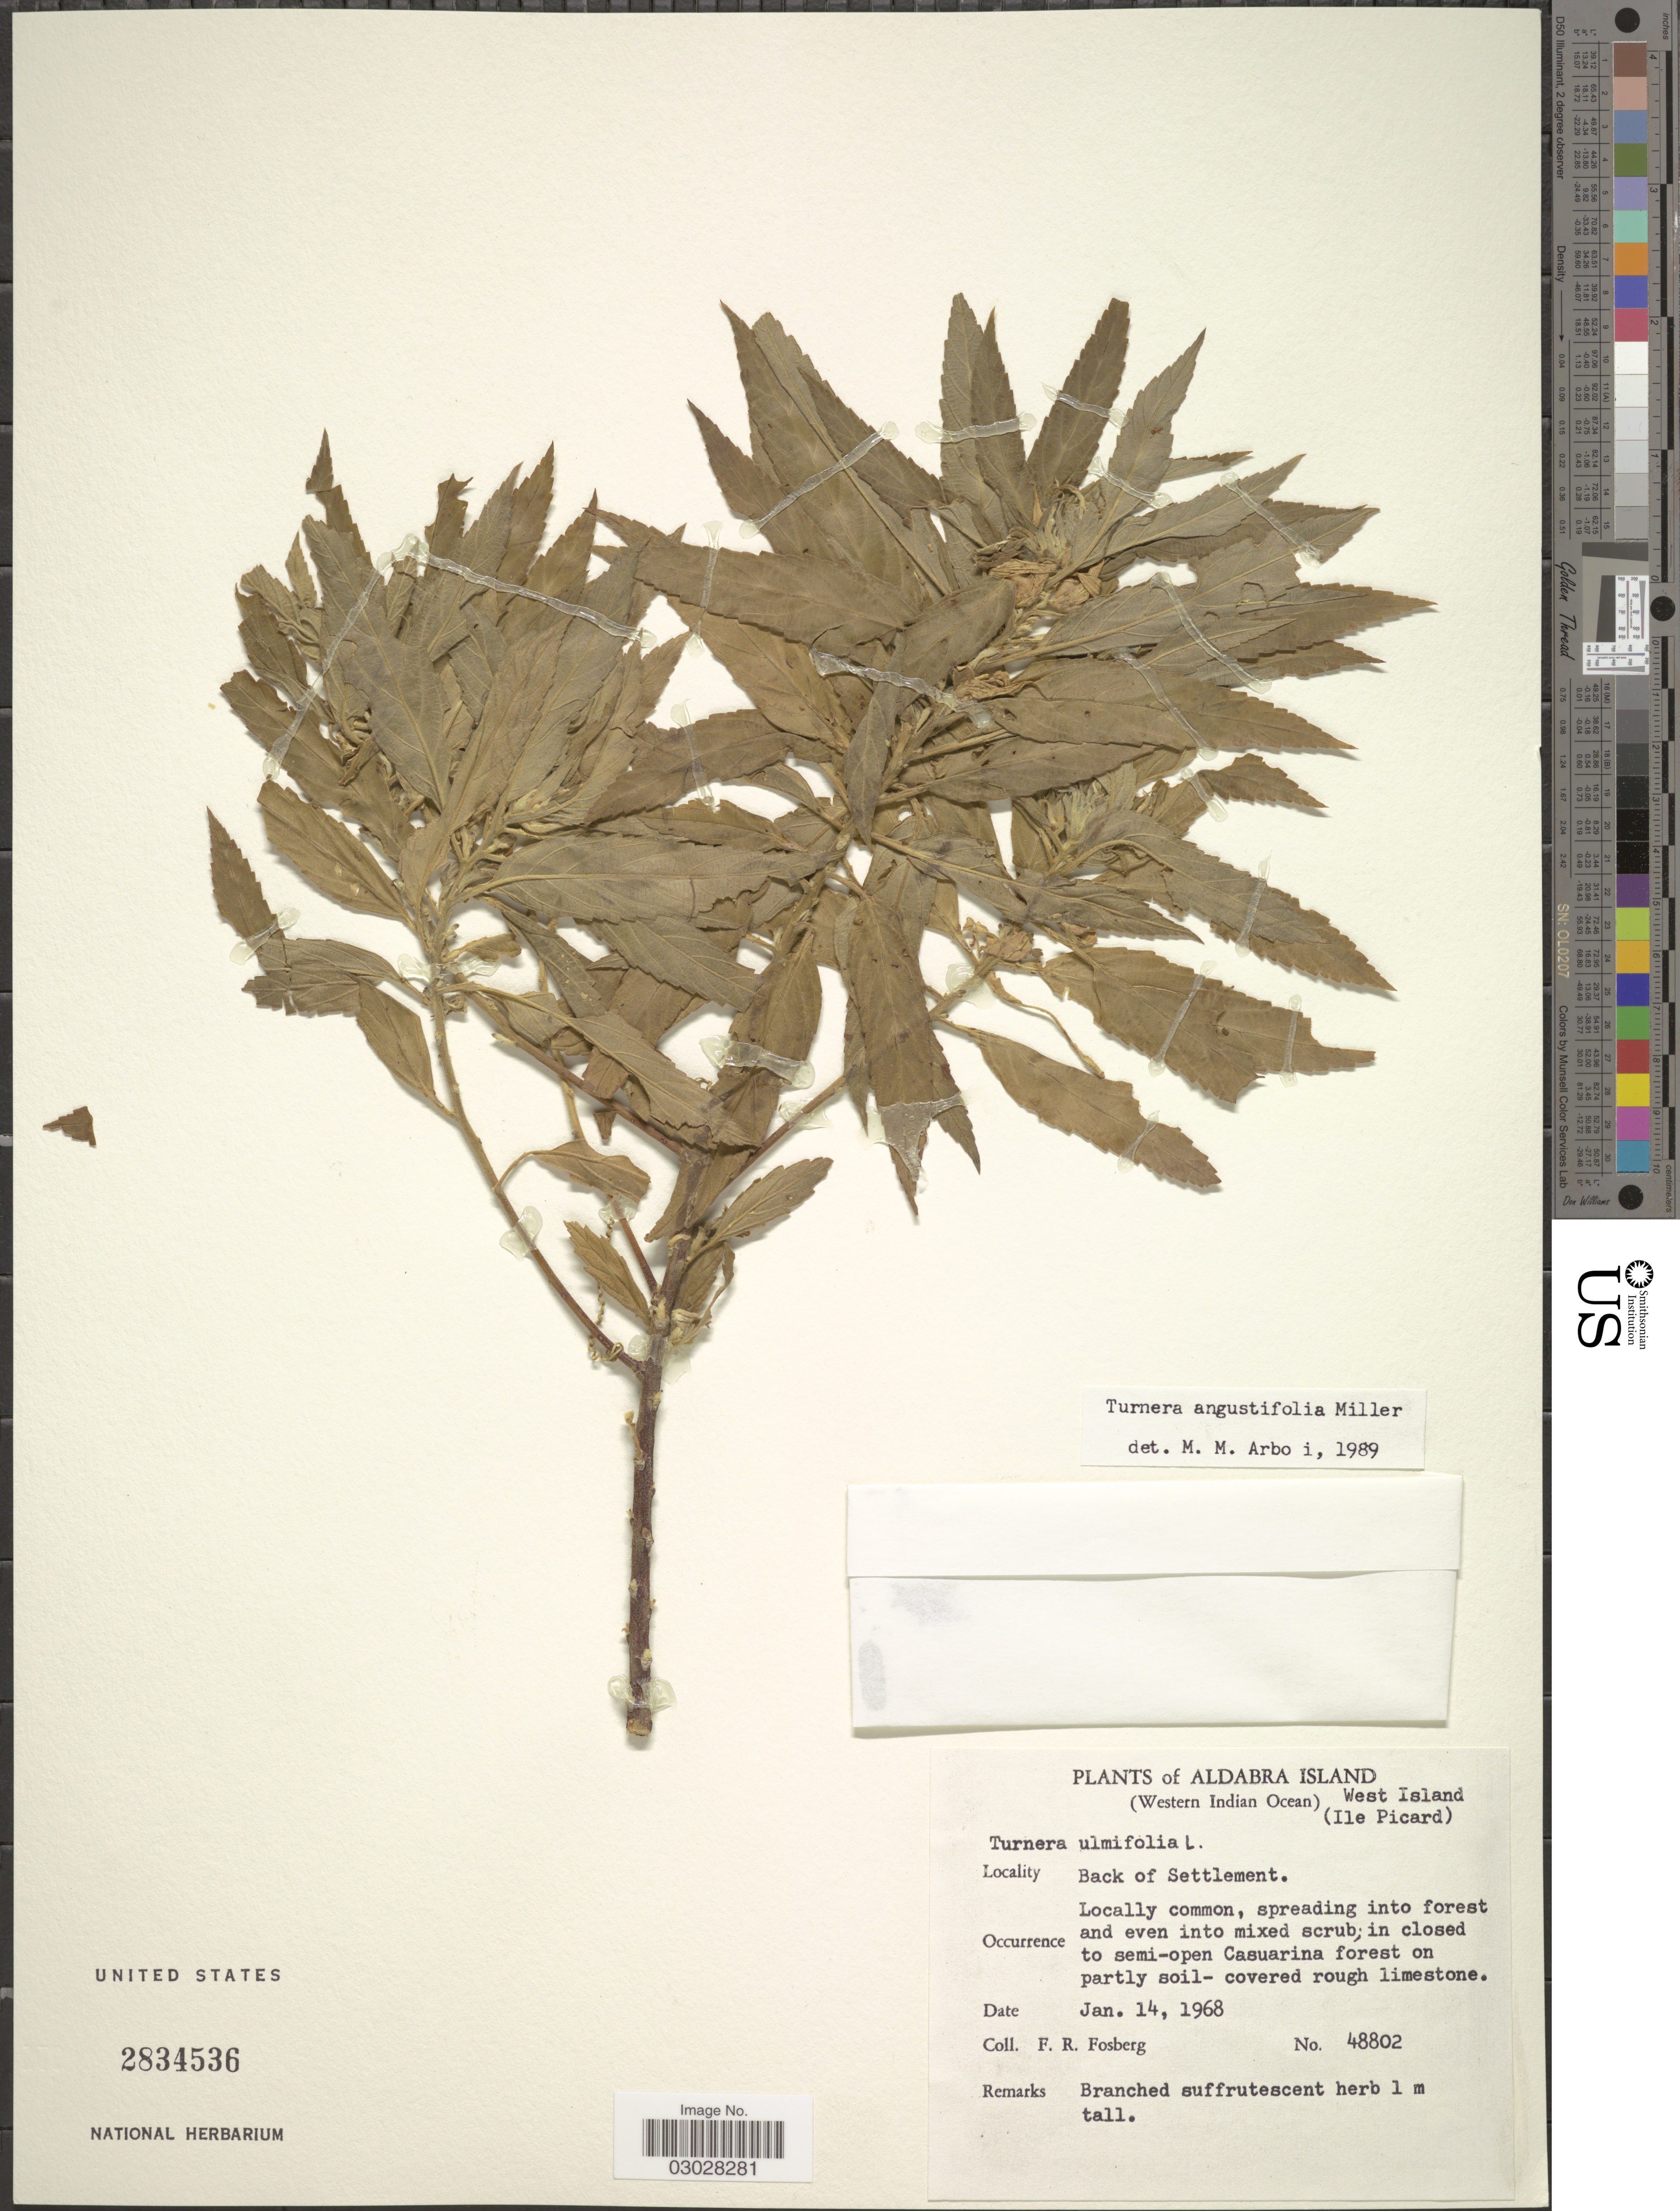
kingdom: Plantae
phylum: Tracheophyta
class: Magnoliopsida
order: Malpighiales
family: Turneraceae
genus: Turnera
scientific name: Turnera ulmifolia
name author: L.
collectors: F. R. Fosberg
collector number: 48802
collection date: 1968-01-14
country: Seychelles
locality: Aldabra Island. (Western Indian Ocean) West Island (Ile Picard). Back of Settlement.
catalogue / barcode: US 2834536